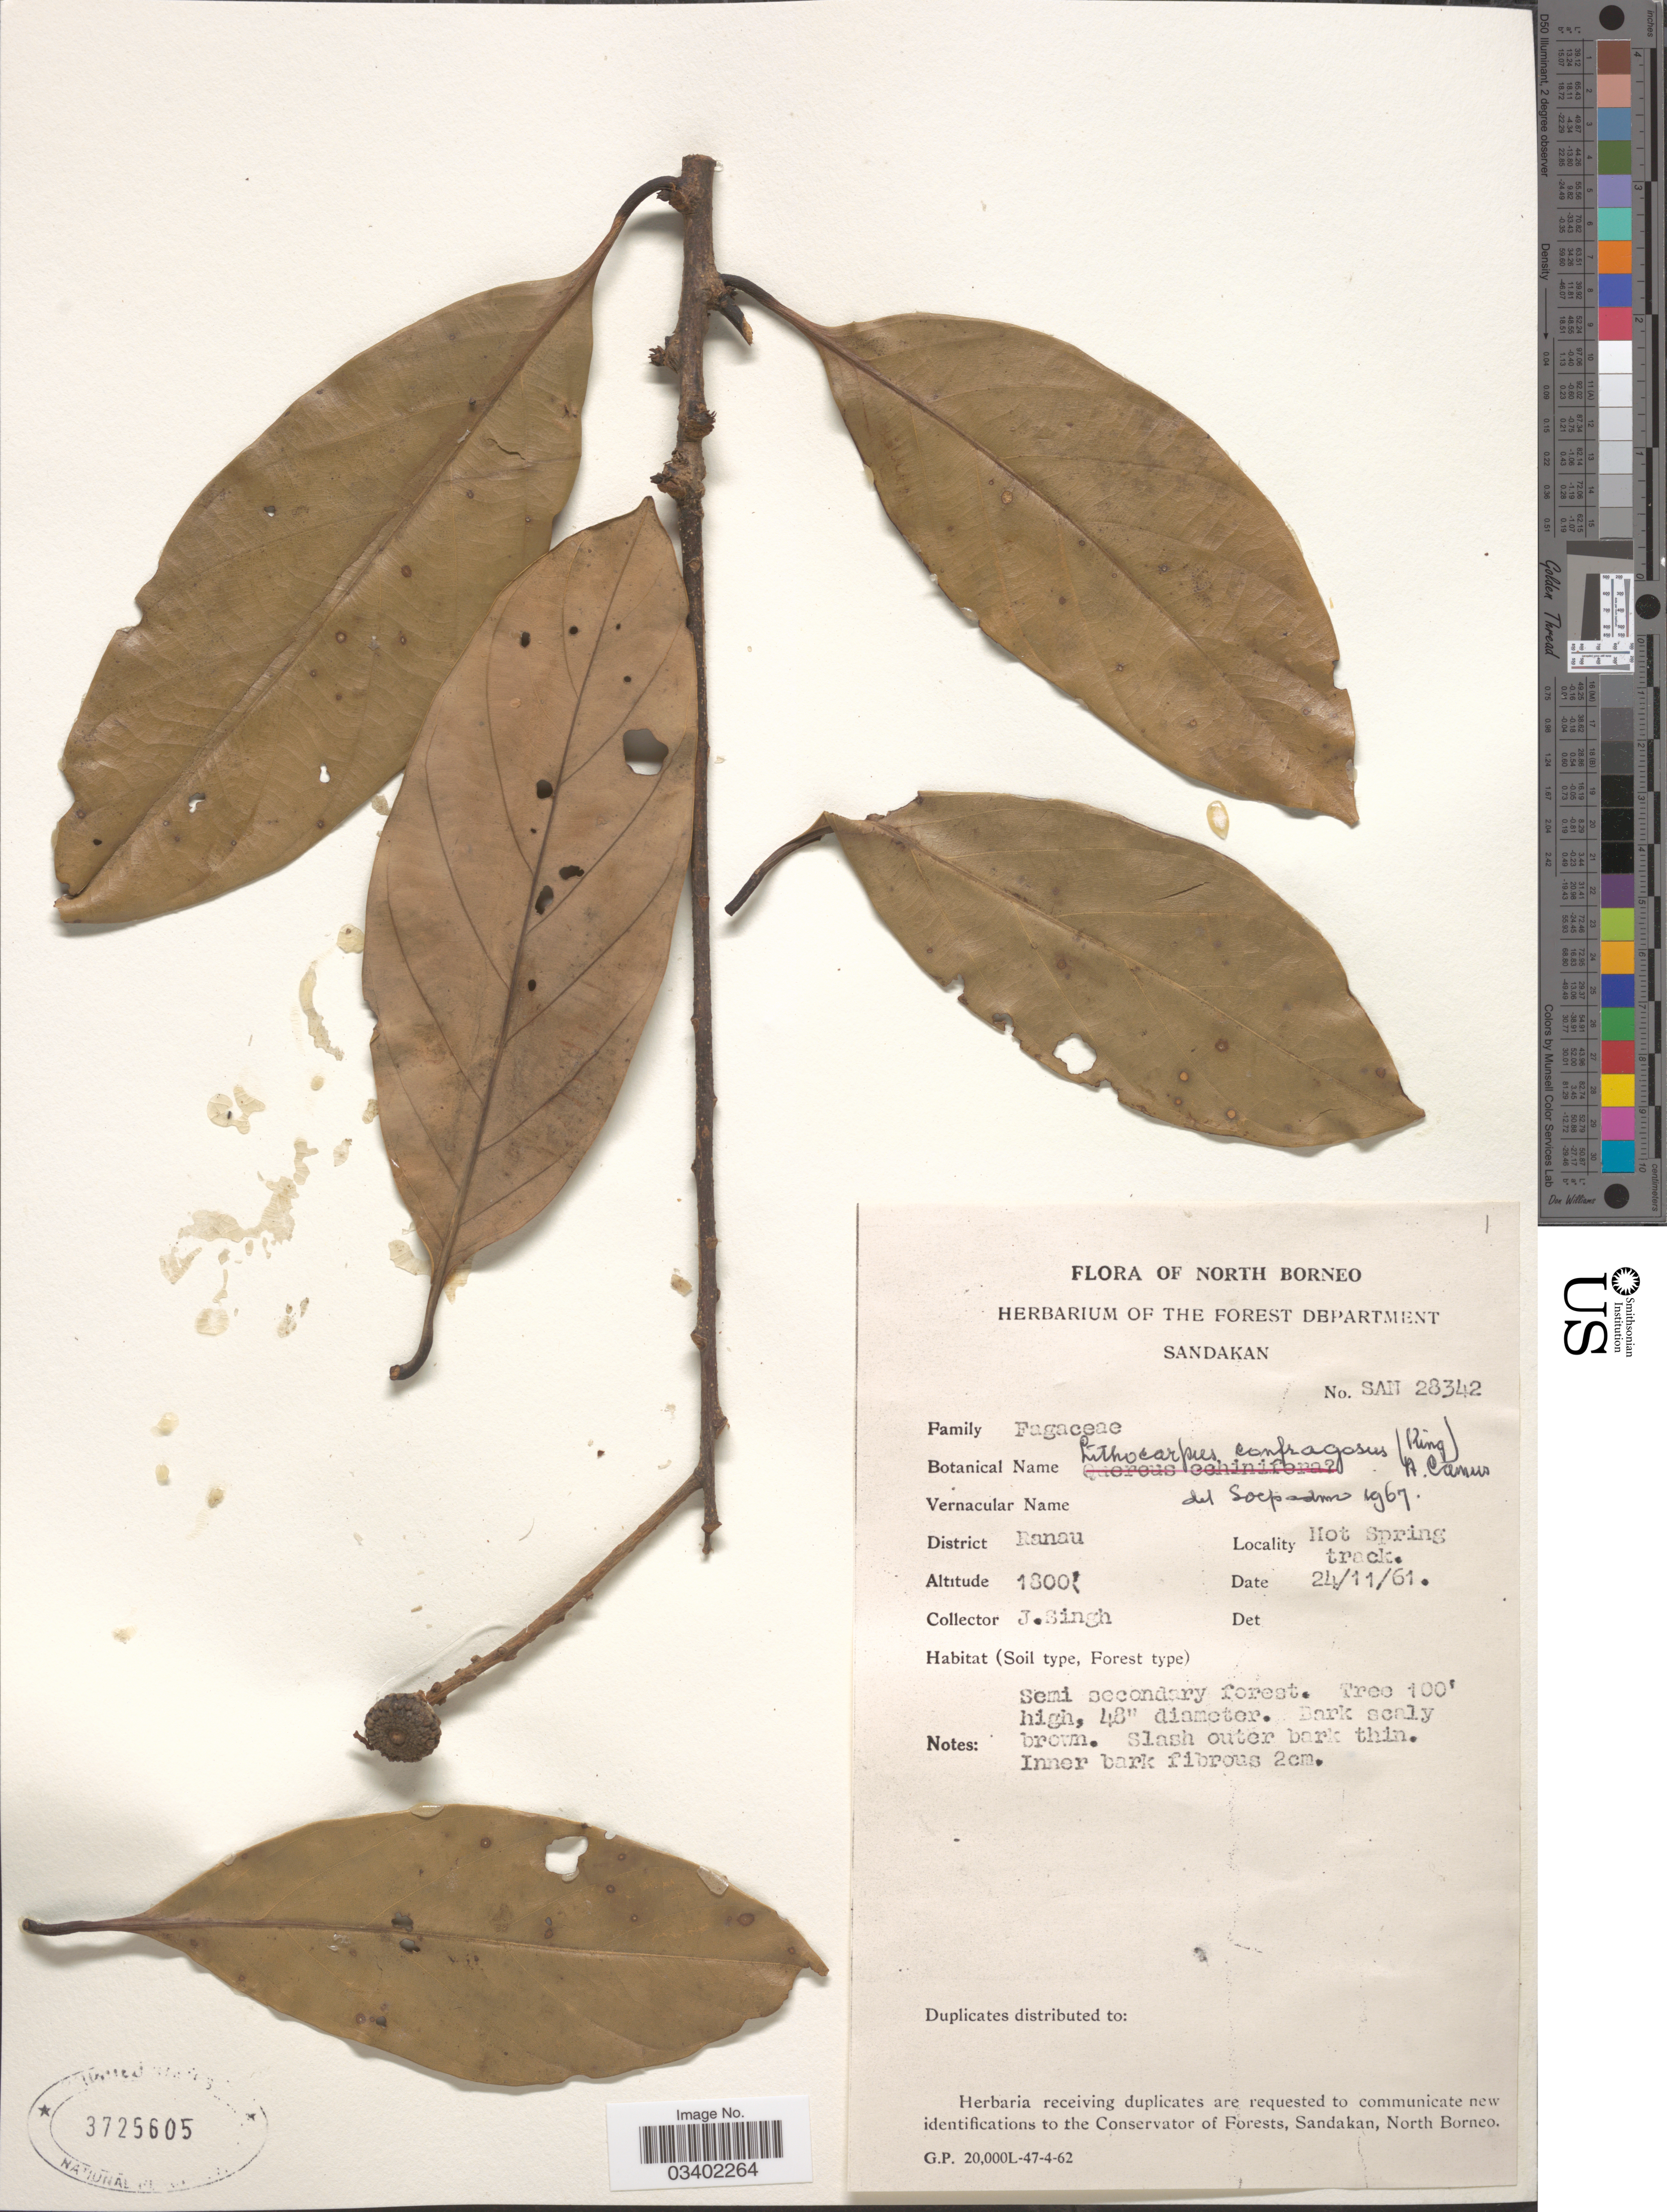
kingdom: Plantae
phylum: Tracheophyta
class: Magnoliopsida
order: Fagales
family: Fagaceae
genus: Lithocarpus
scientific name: Lithocarpus confragosus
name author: (King ex Hook. f.) A. Camus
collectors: J. Singh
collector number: SAN 28342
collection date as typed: Transcribed d/m/y: 24/11/61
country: Malaysia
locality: District Ranau. Hot Spring track.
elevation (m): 549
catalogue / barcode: US 3725605